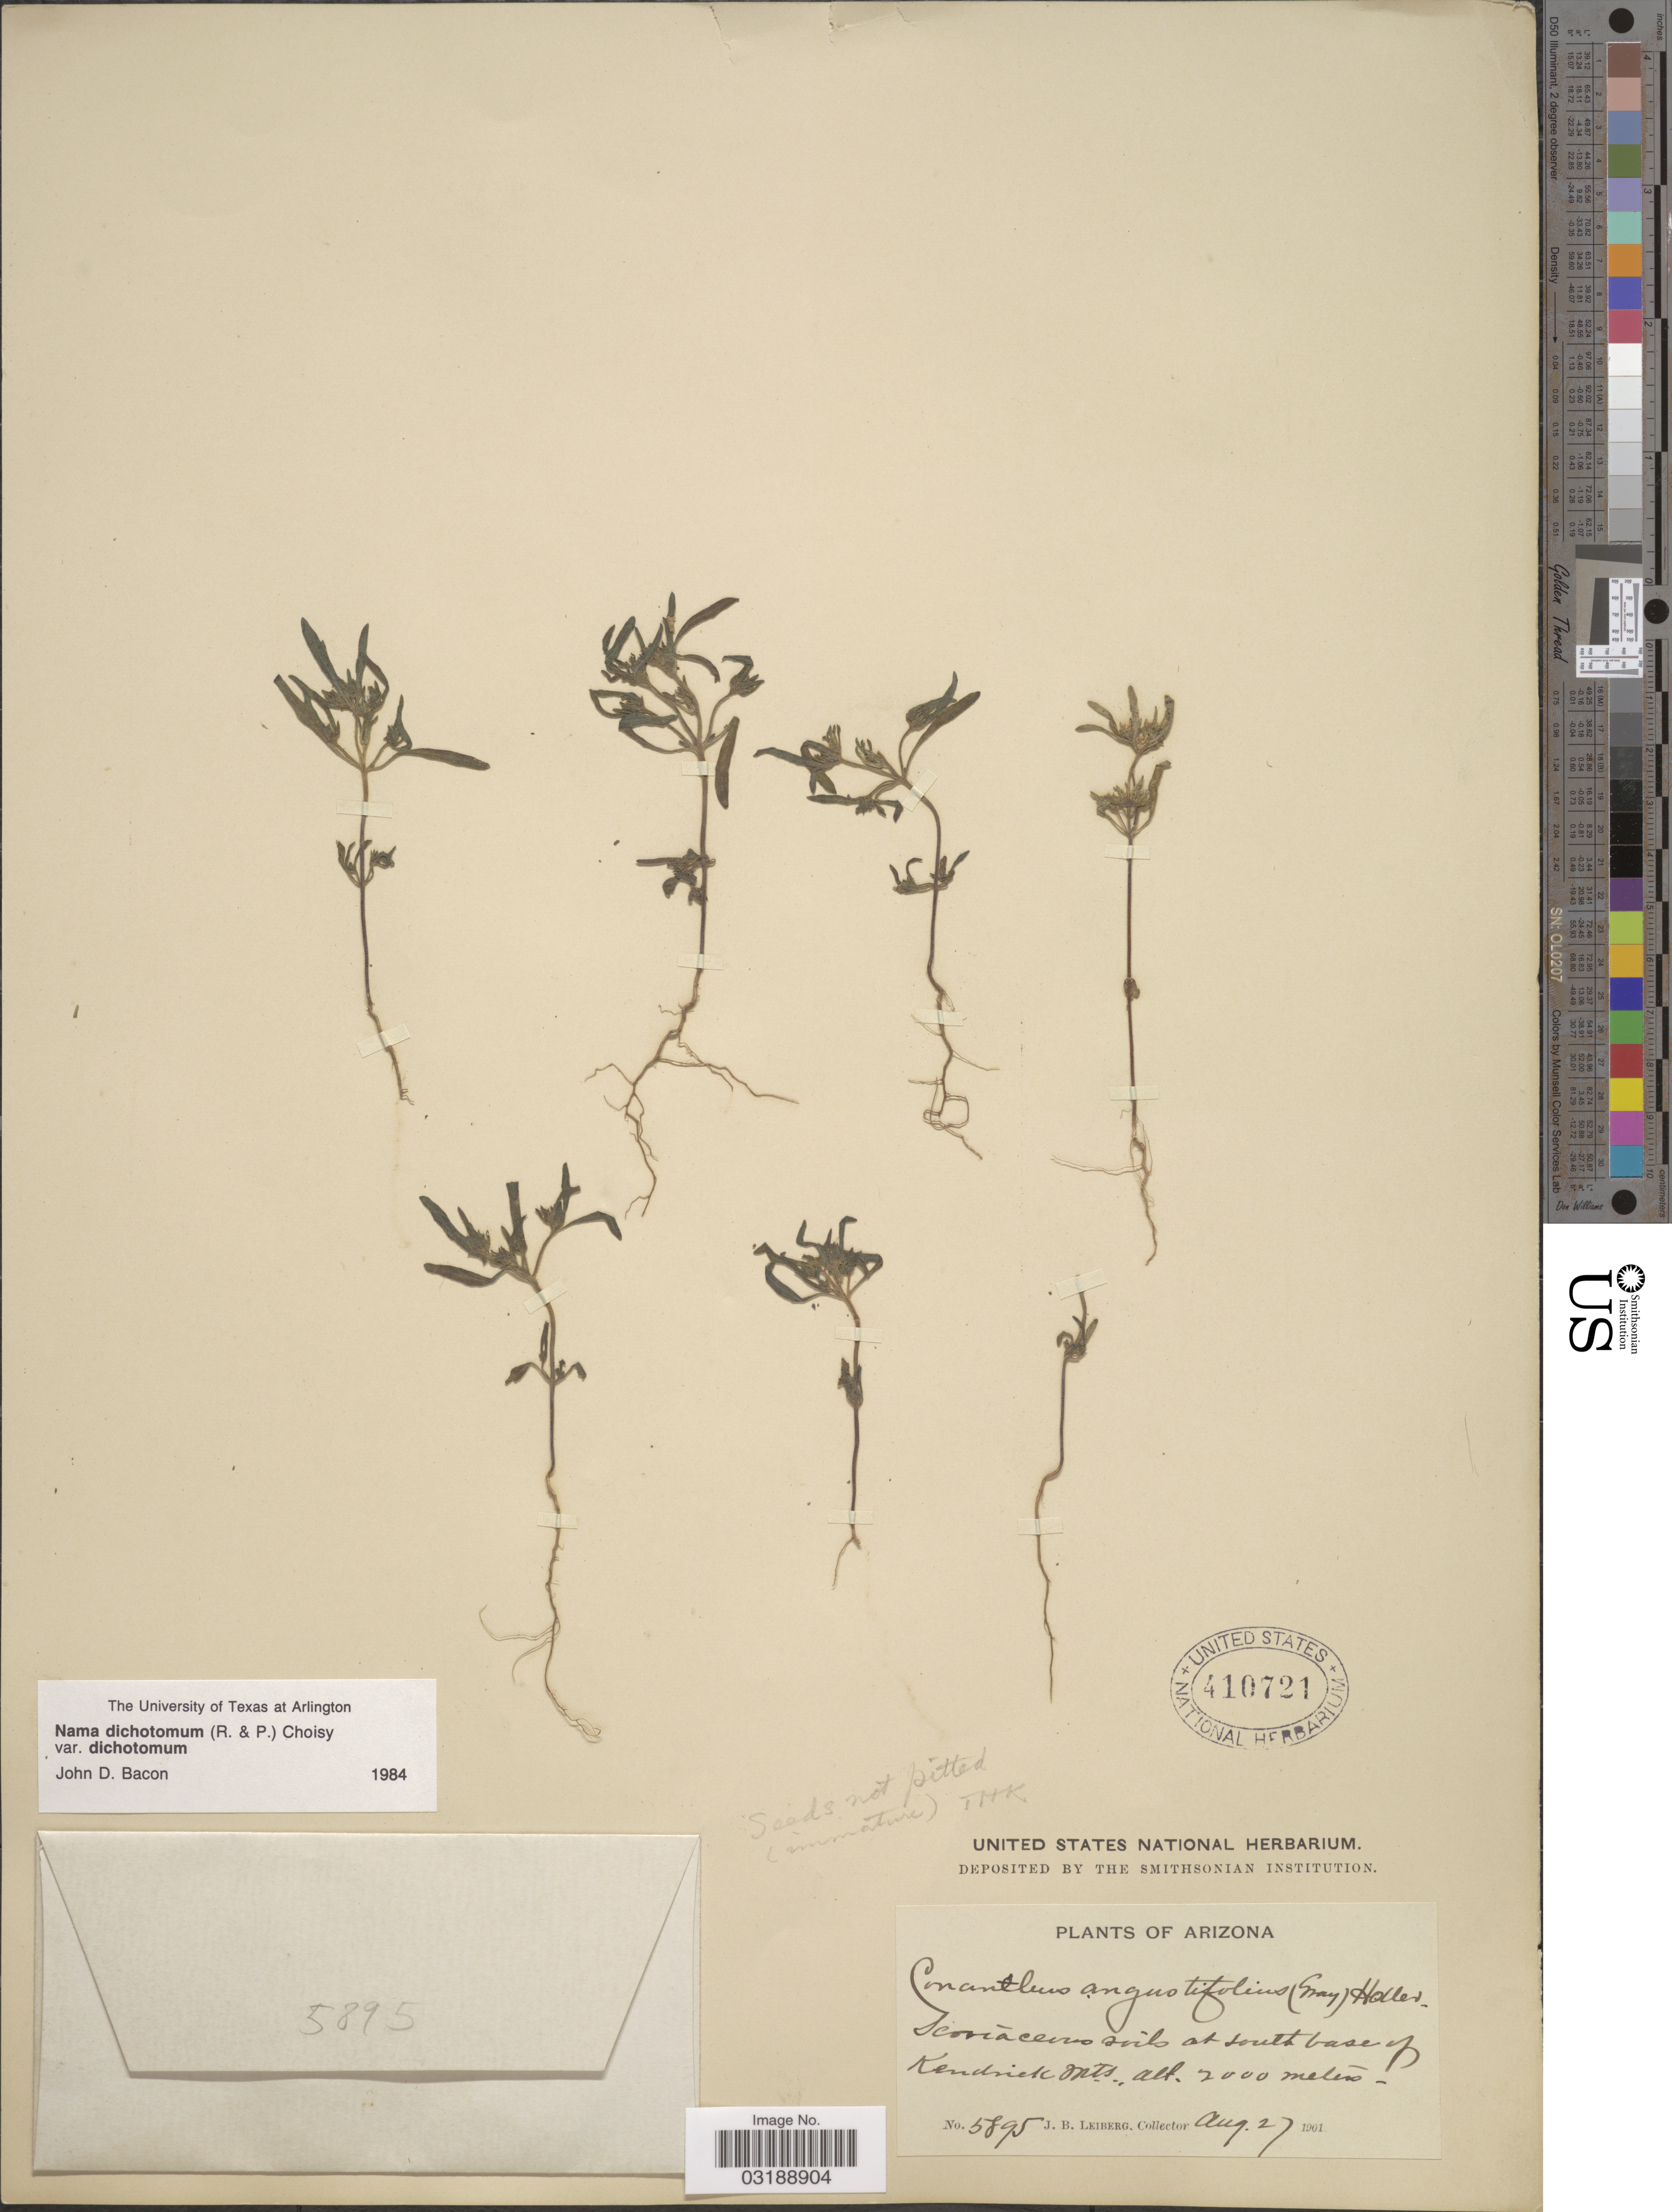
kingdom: Plantae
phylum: Tracheophyta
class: Magnoliopsida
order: Boraginales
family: Namaceae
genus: Nama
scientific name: Nama dichotoma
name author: (Ruiz & Pav.) Choisy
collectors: J. B. Leiberg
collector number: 5895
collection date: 1901-08-27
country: United States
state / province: Arizona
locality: At south base of Kendrick Mts.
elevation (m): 2000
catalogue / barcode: US 410721